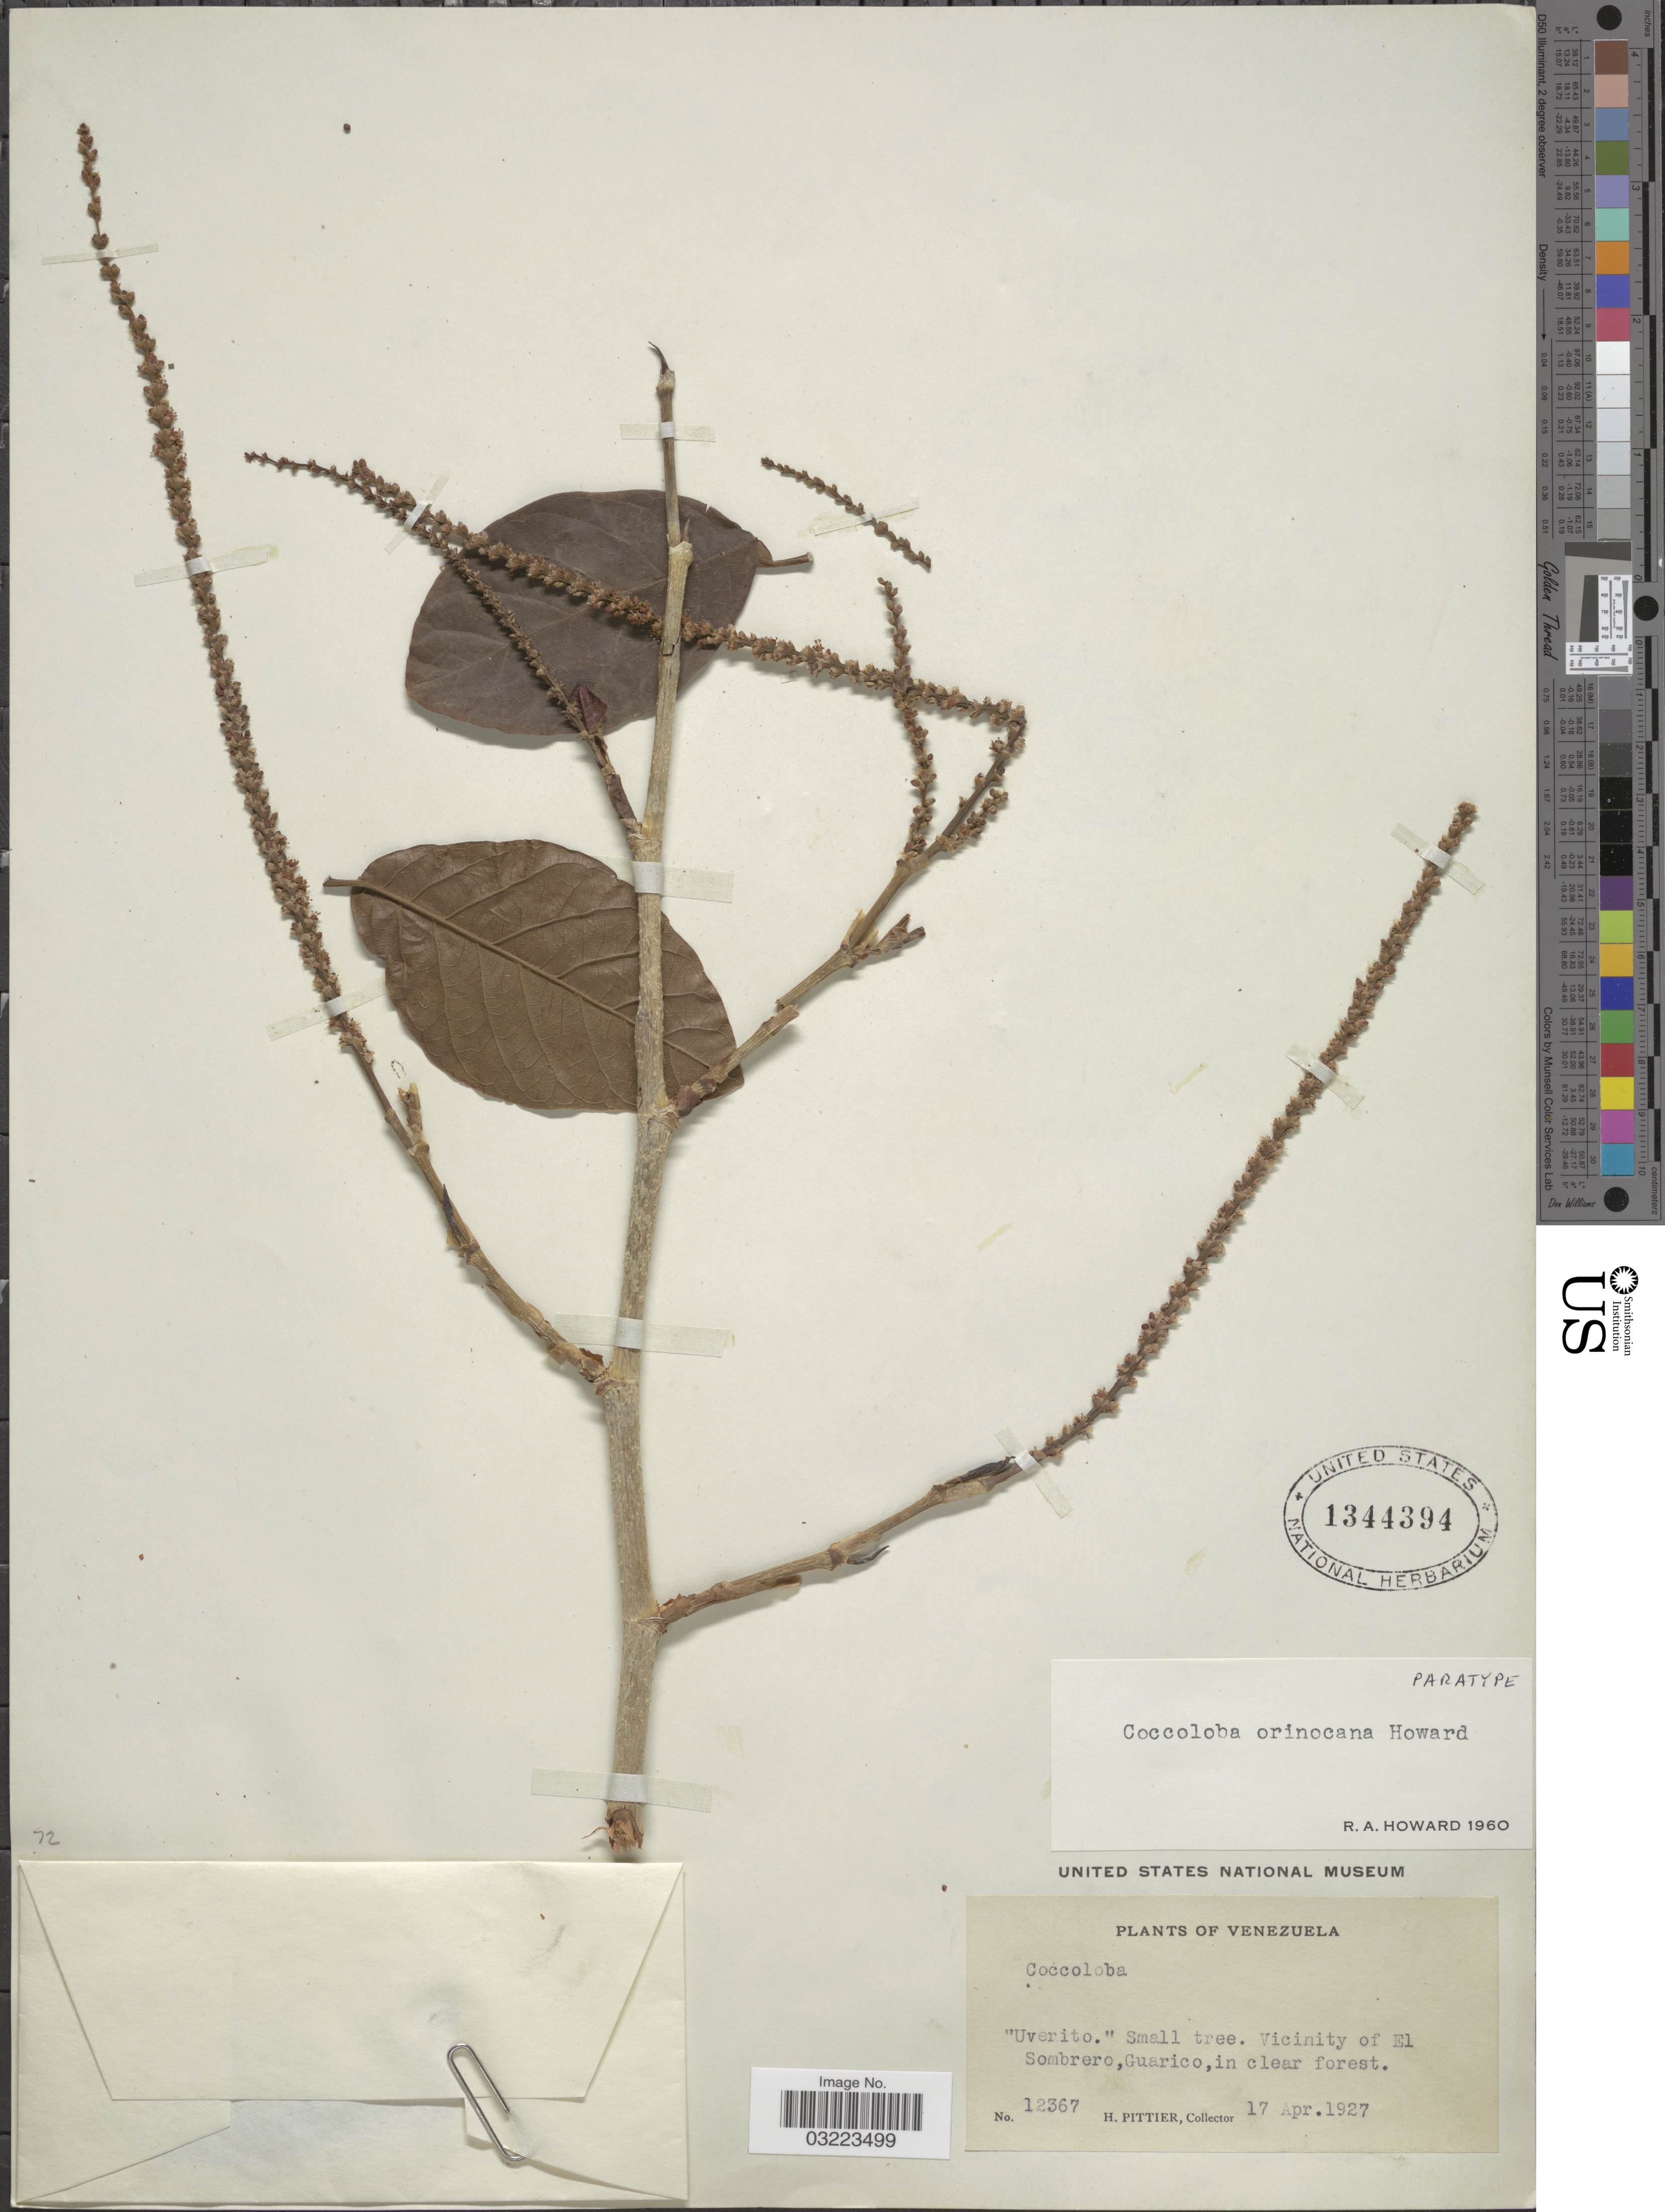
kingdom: Plantae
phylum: Tracheophyta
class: Magnoliopsida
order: Caryophyllales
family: Polygonaceae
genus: Coccoloba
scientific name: Coccoloba orinocana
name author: R.A. Howard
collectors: H. F. Pittier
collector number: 12367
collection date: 1927-04-17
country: Venezuela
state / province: Guárico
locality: Vicinity of El Sombrero.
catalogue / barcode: US 1344394